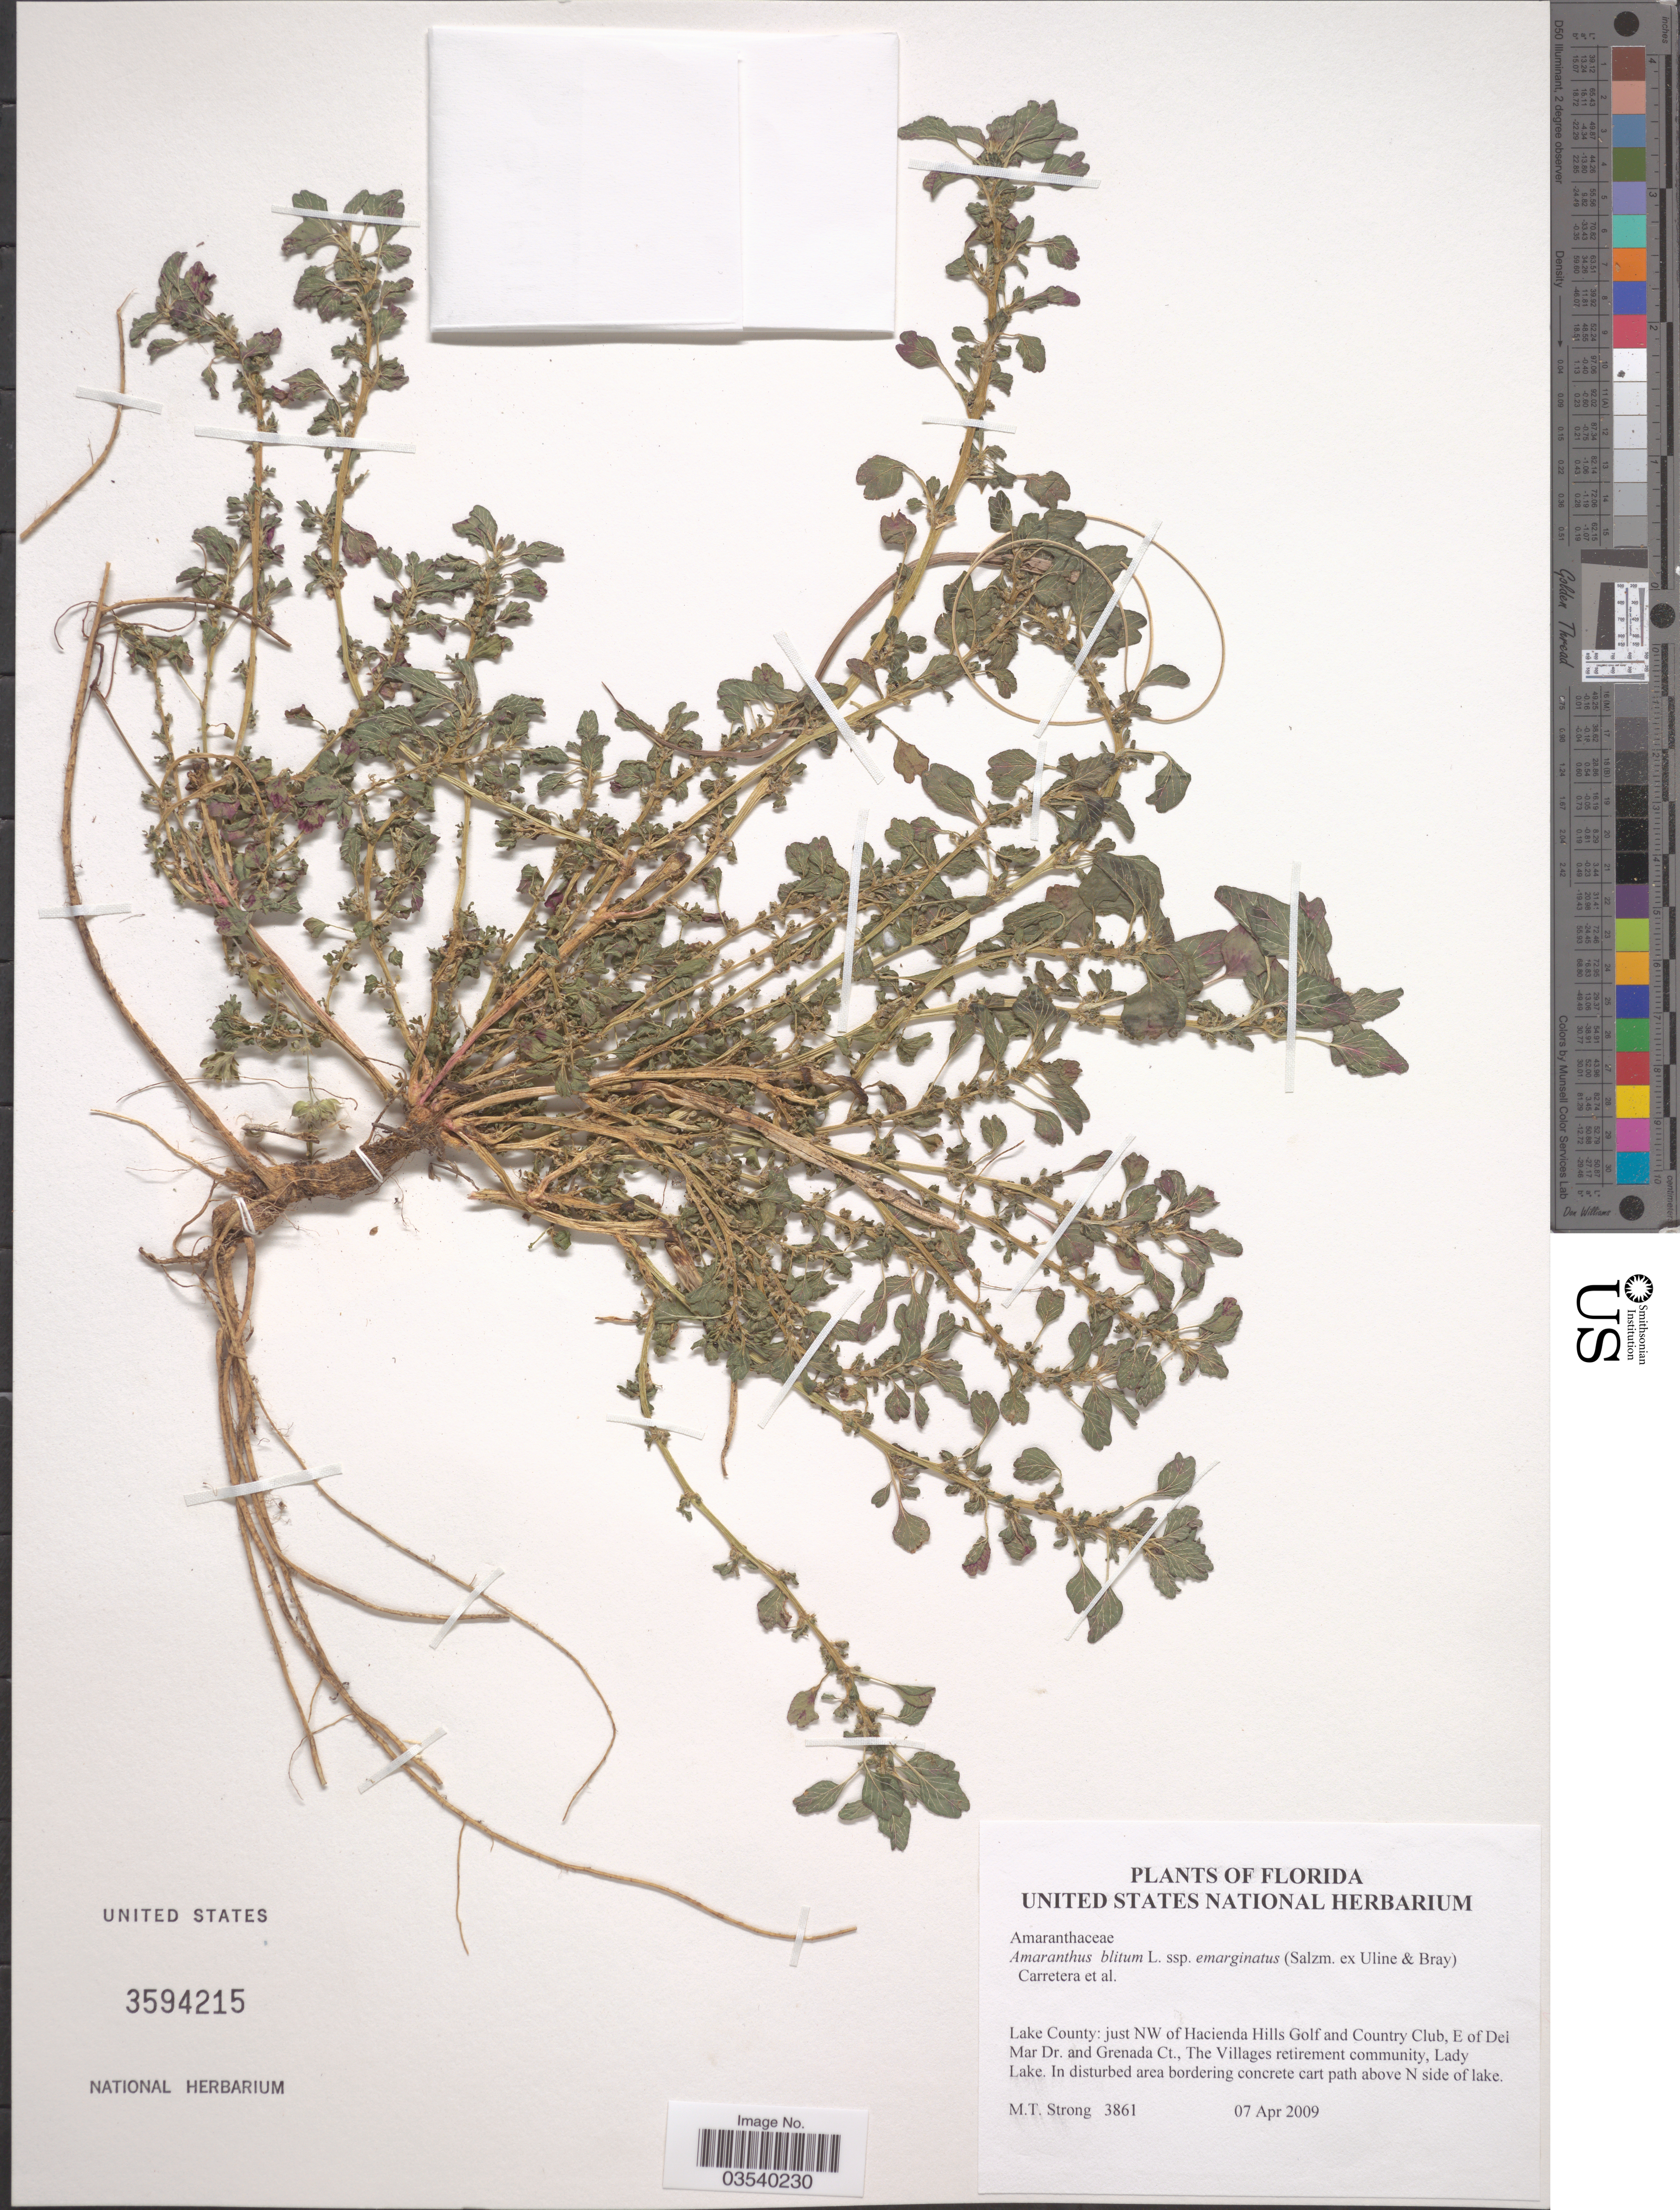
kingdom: Plantae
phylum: Tracheophyta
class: Magnoliopsida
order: Caryophyllales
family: Amaranthaceae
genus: Amaranthus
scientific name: Amaranthus blitum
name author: L.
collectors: M. T. Strong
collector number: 3861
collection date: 2009-04-07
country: United States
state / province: Florida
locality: Lake County: just NW of Hacienda Hills Golf and Country Club, E of Del Mar Dr. and Grenada Ct., The Villages retirement community, Lady Lake. In disturbed area bordering concrete cart patch above N side of lake.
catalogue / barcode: US 3594215